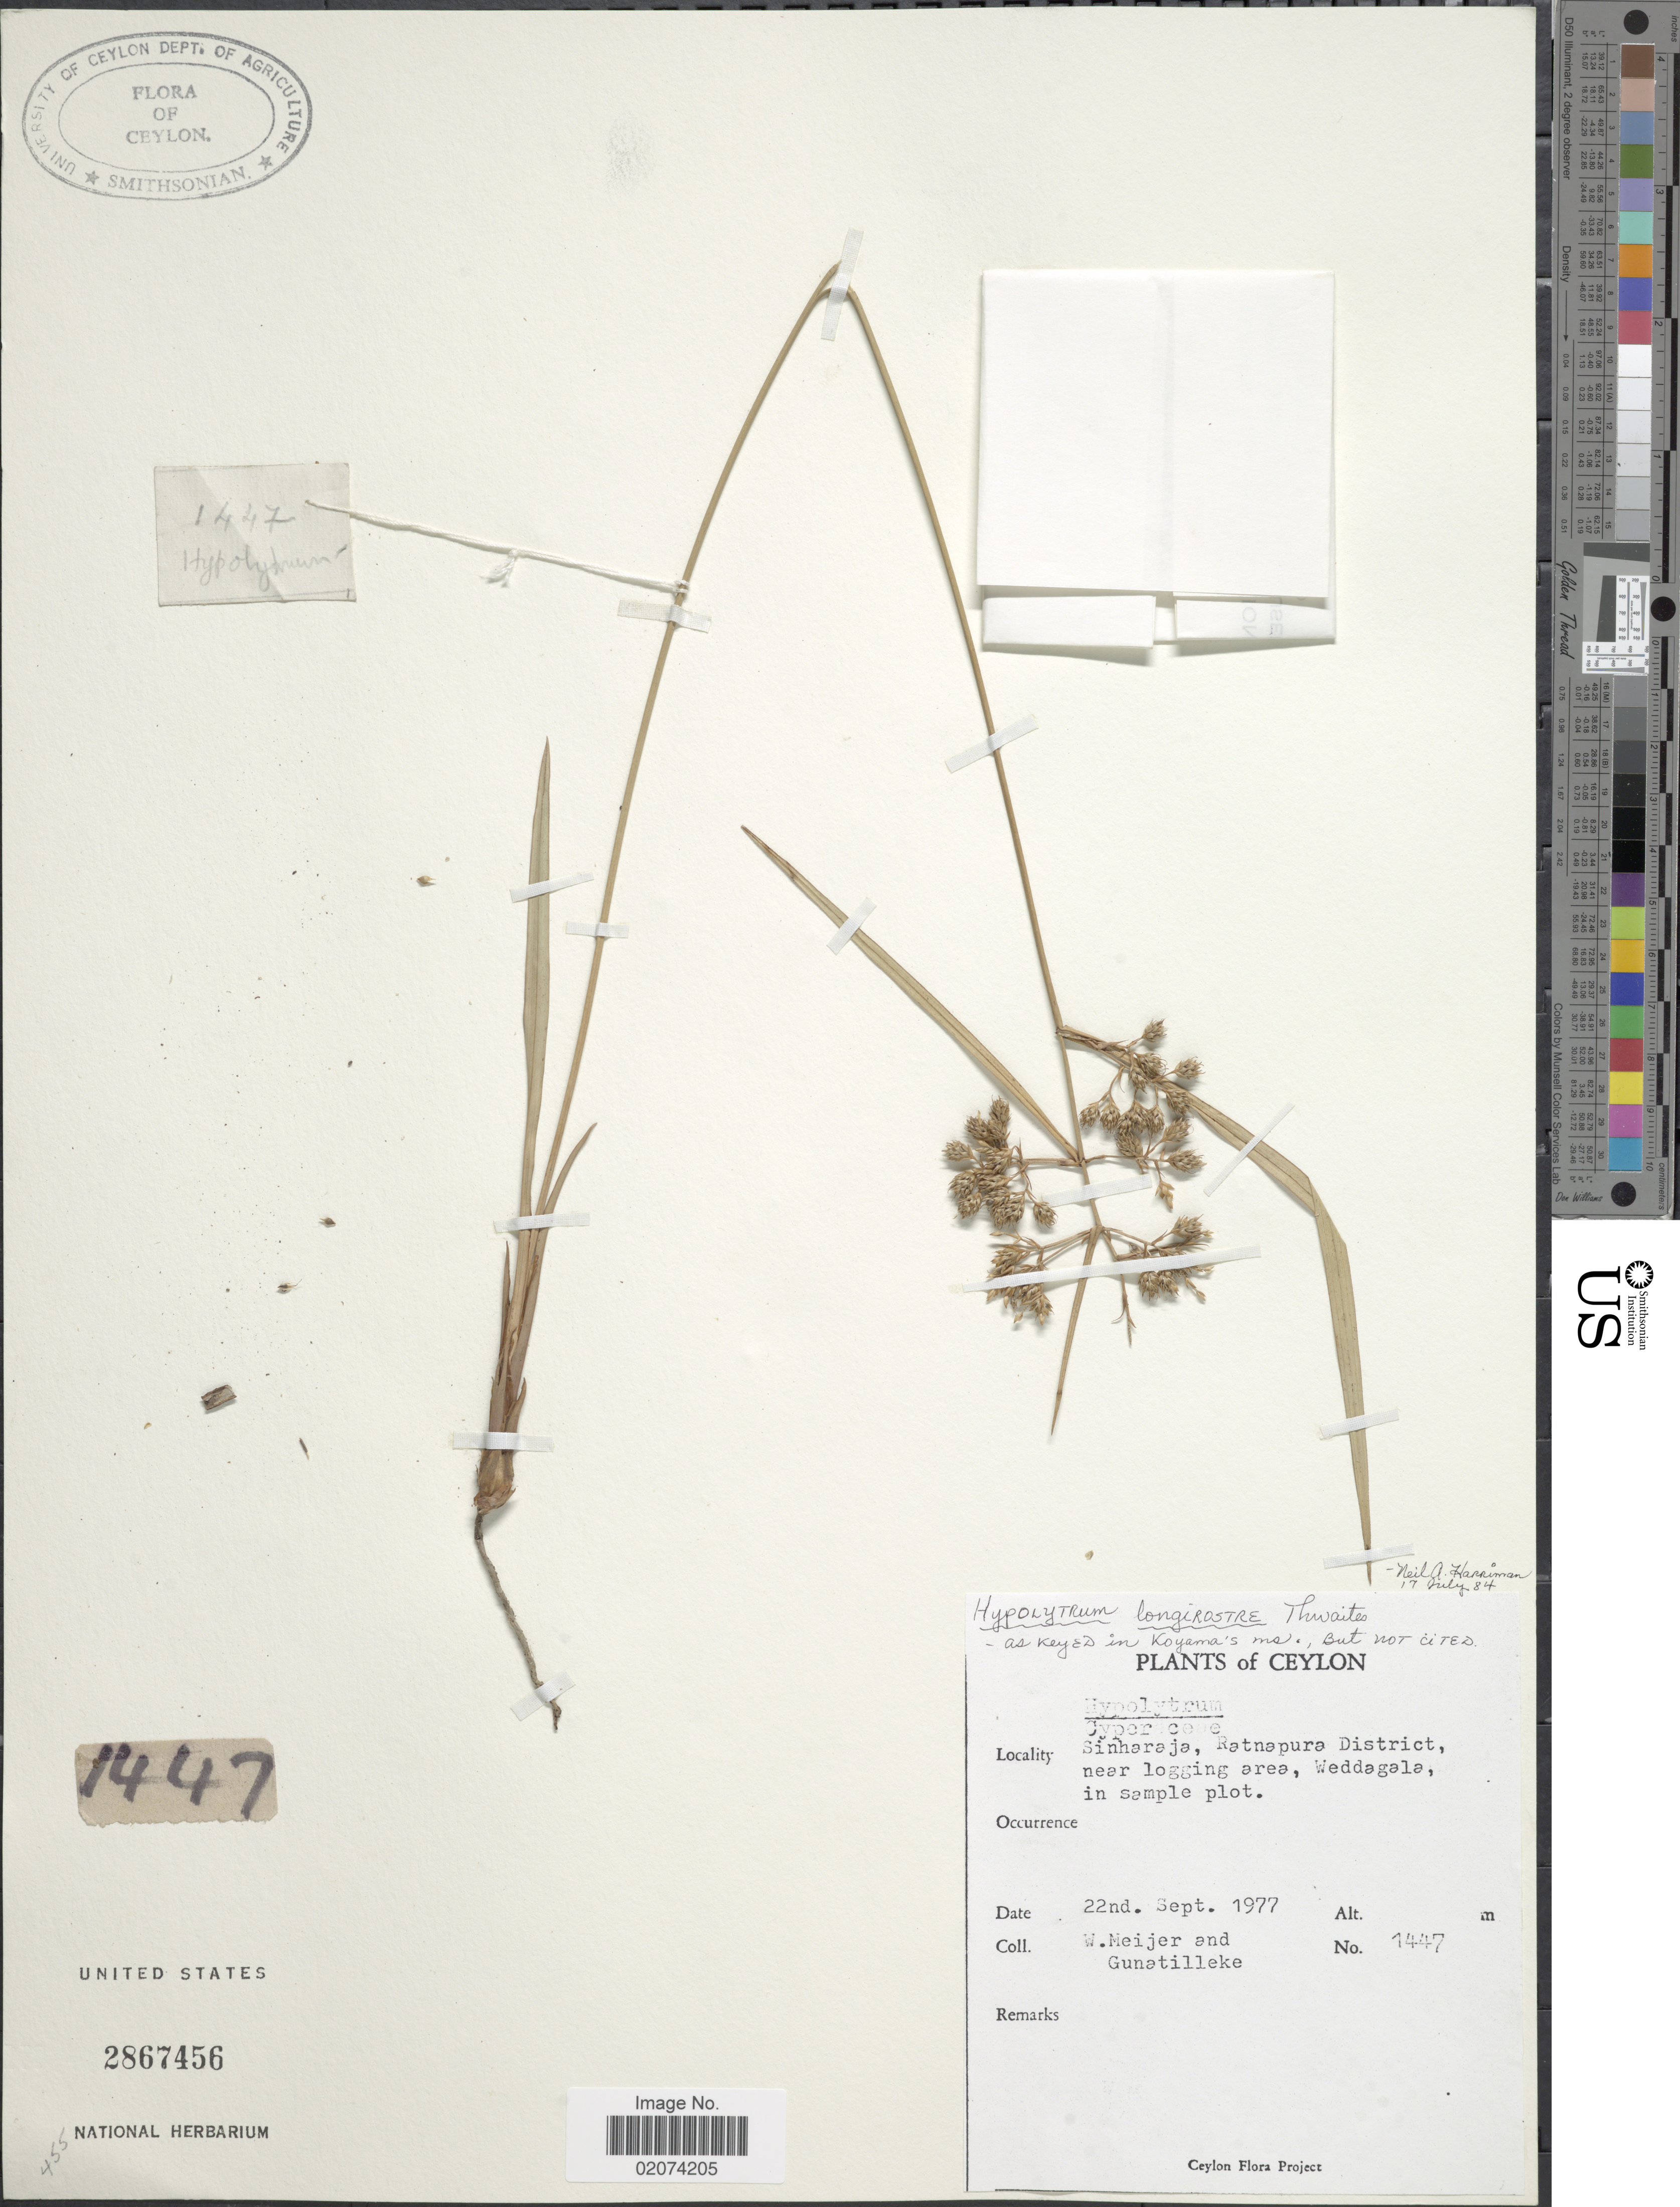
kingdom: Plantae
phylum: Tracheophyta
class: Liliopsida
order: Poales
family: Cyperaceae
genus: Hypolytrum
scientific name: Hypolytrum longirostre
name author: Thwaites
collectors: W. Meijer & -- Gunatilleke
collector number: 1447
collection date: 1977-09-22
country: Sri Lanka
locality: Ceylon. Sinharaja, Ratnapura District, near logging area, Weddagala, in sample plot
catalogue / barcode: US 2867456